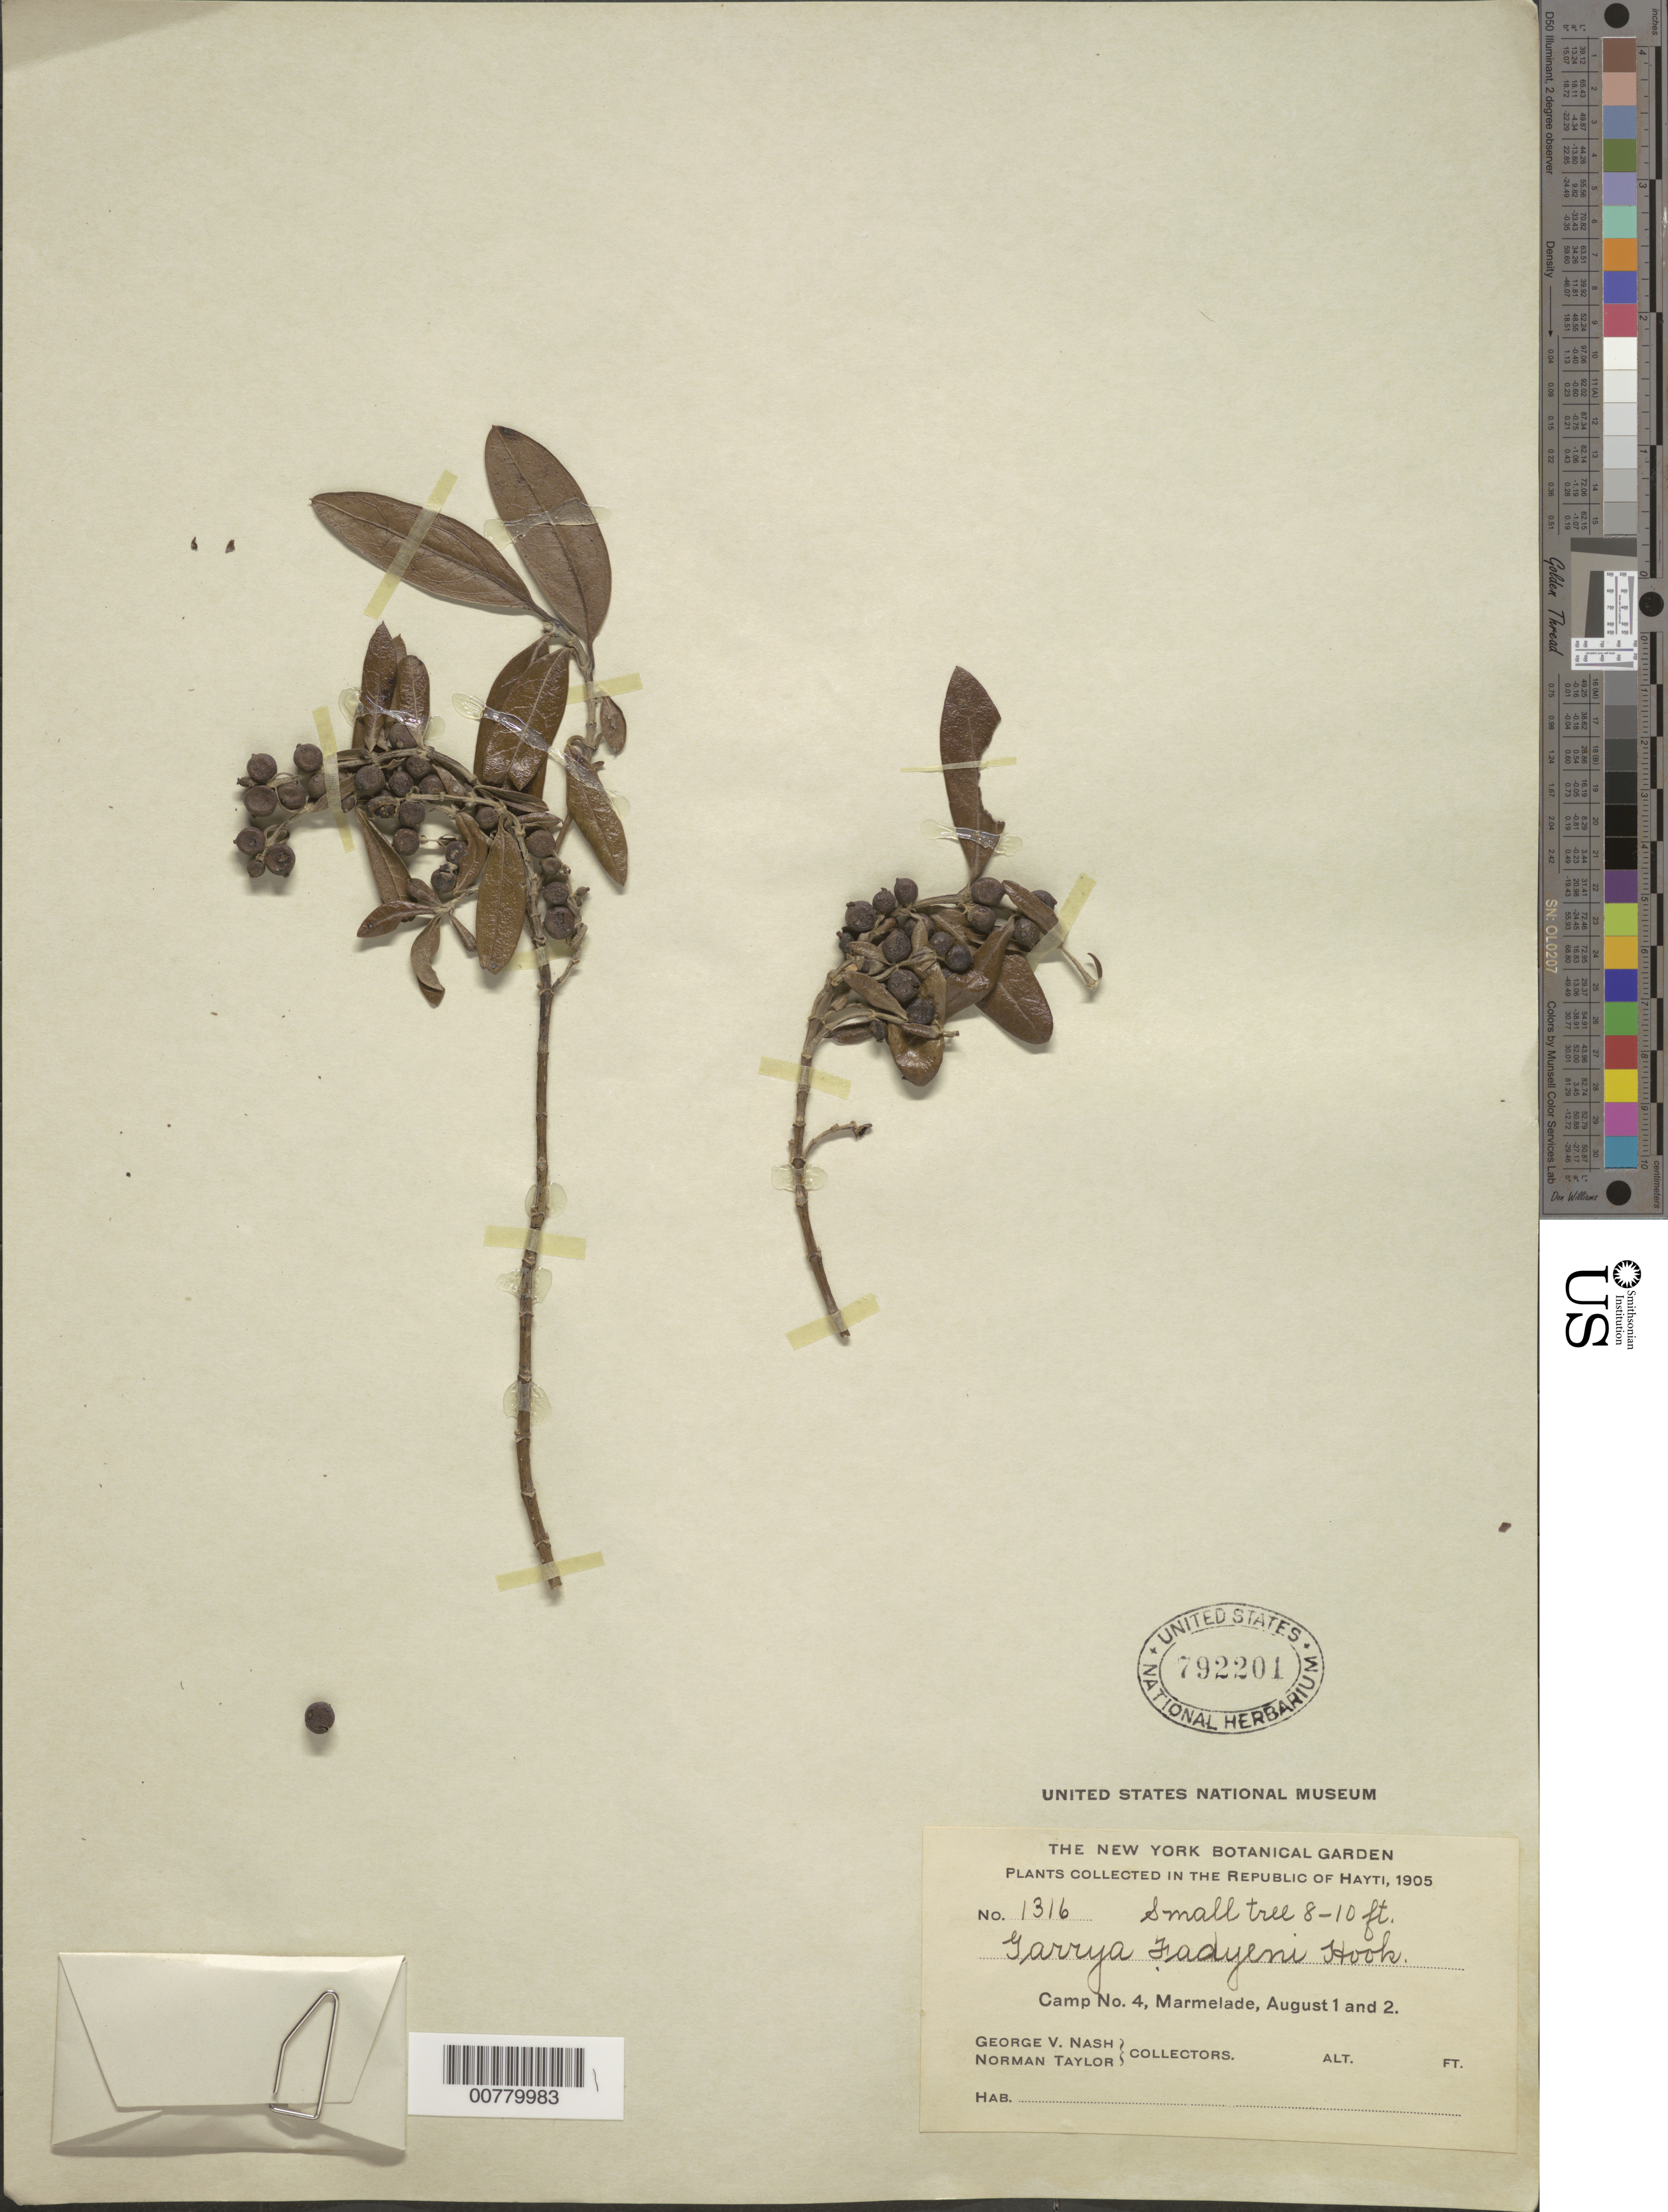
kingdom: Plantae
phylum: Tracheophyta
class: Magnoliopsida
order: Garryales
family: Garryaceae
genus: Garrya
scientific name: Garrya fadyenii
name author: Hook.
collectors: G. V. Nash & N. Taylor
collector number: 1316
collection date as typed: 01 Aug 1905 to 02 Aug 1905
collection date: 1905-08-01/1905-08-02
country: Haiti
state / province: Artibonite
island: Hispaniola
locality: Marmelade, Camp no. 4.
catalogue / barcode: US 792201